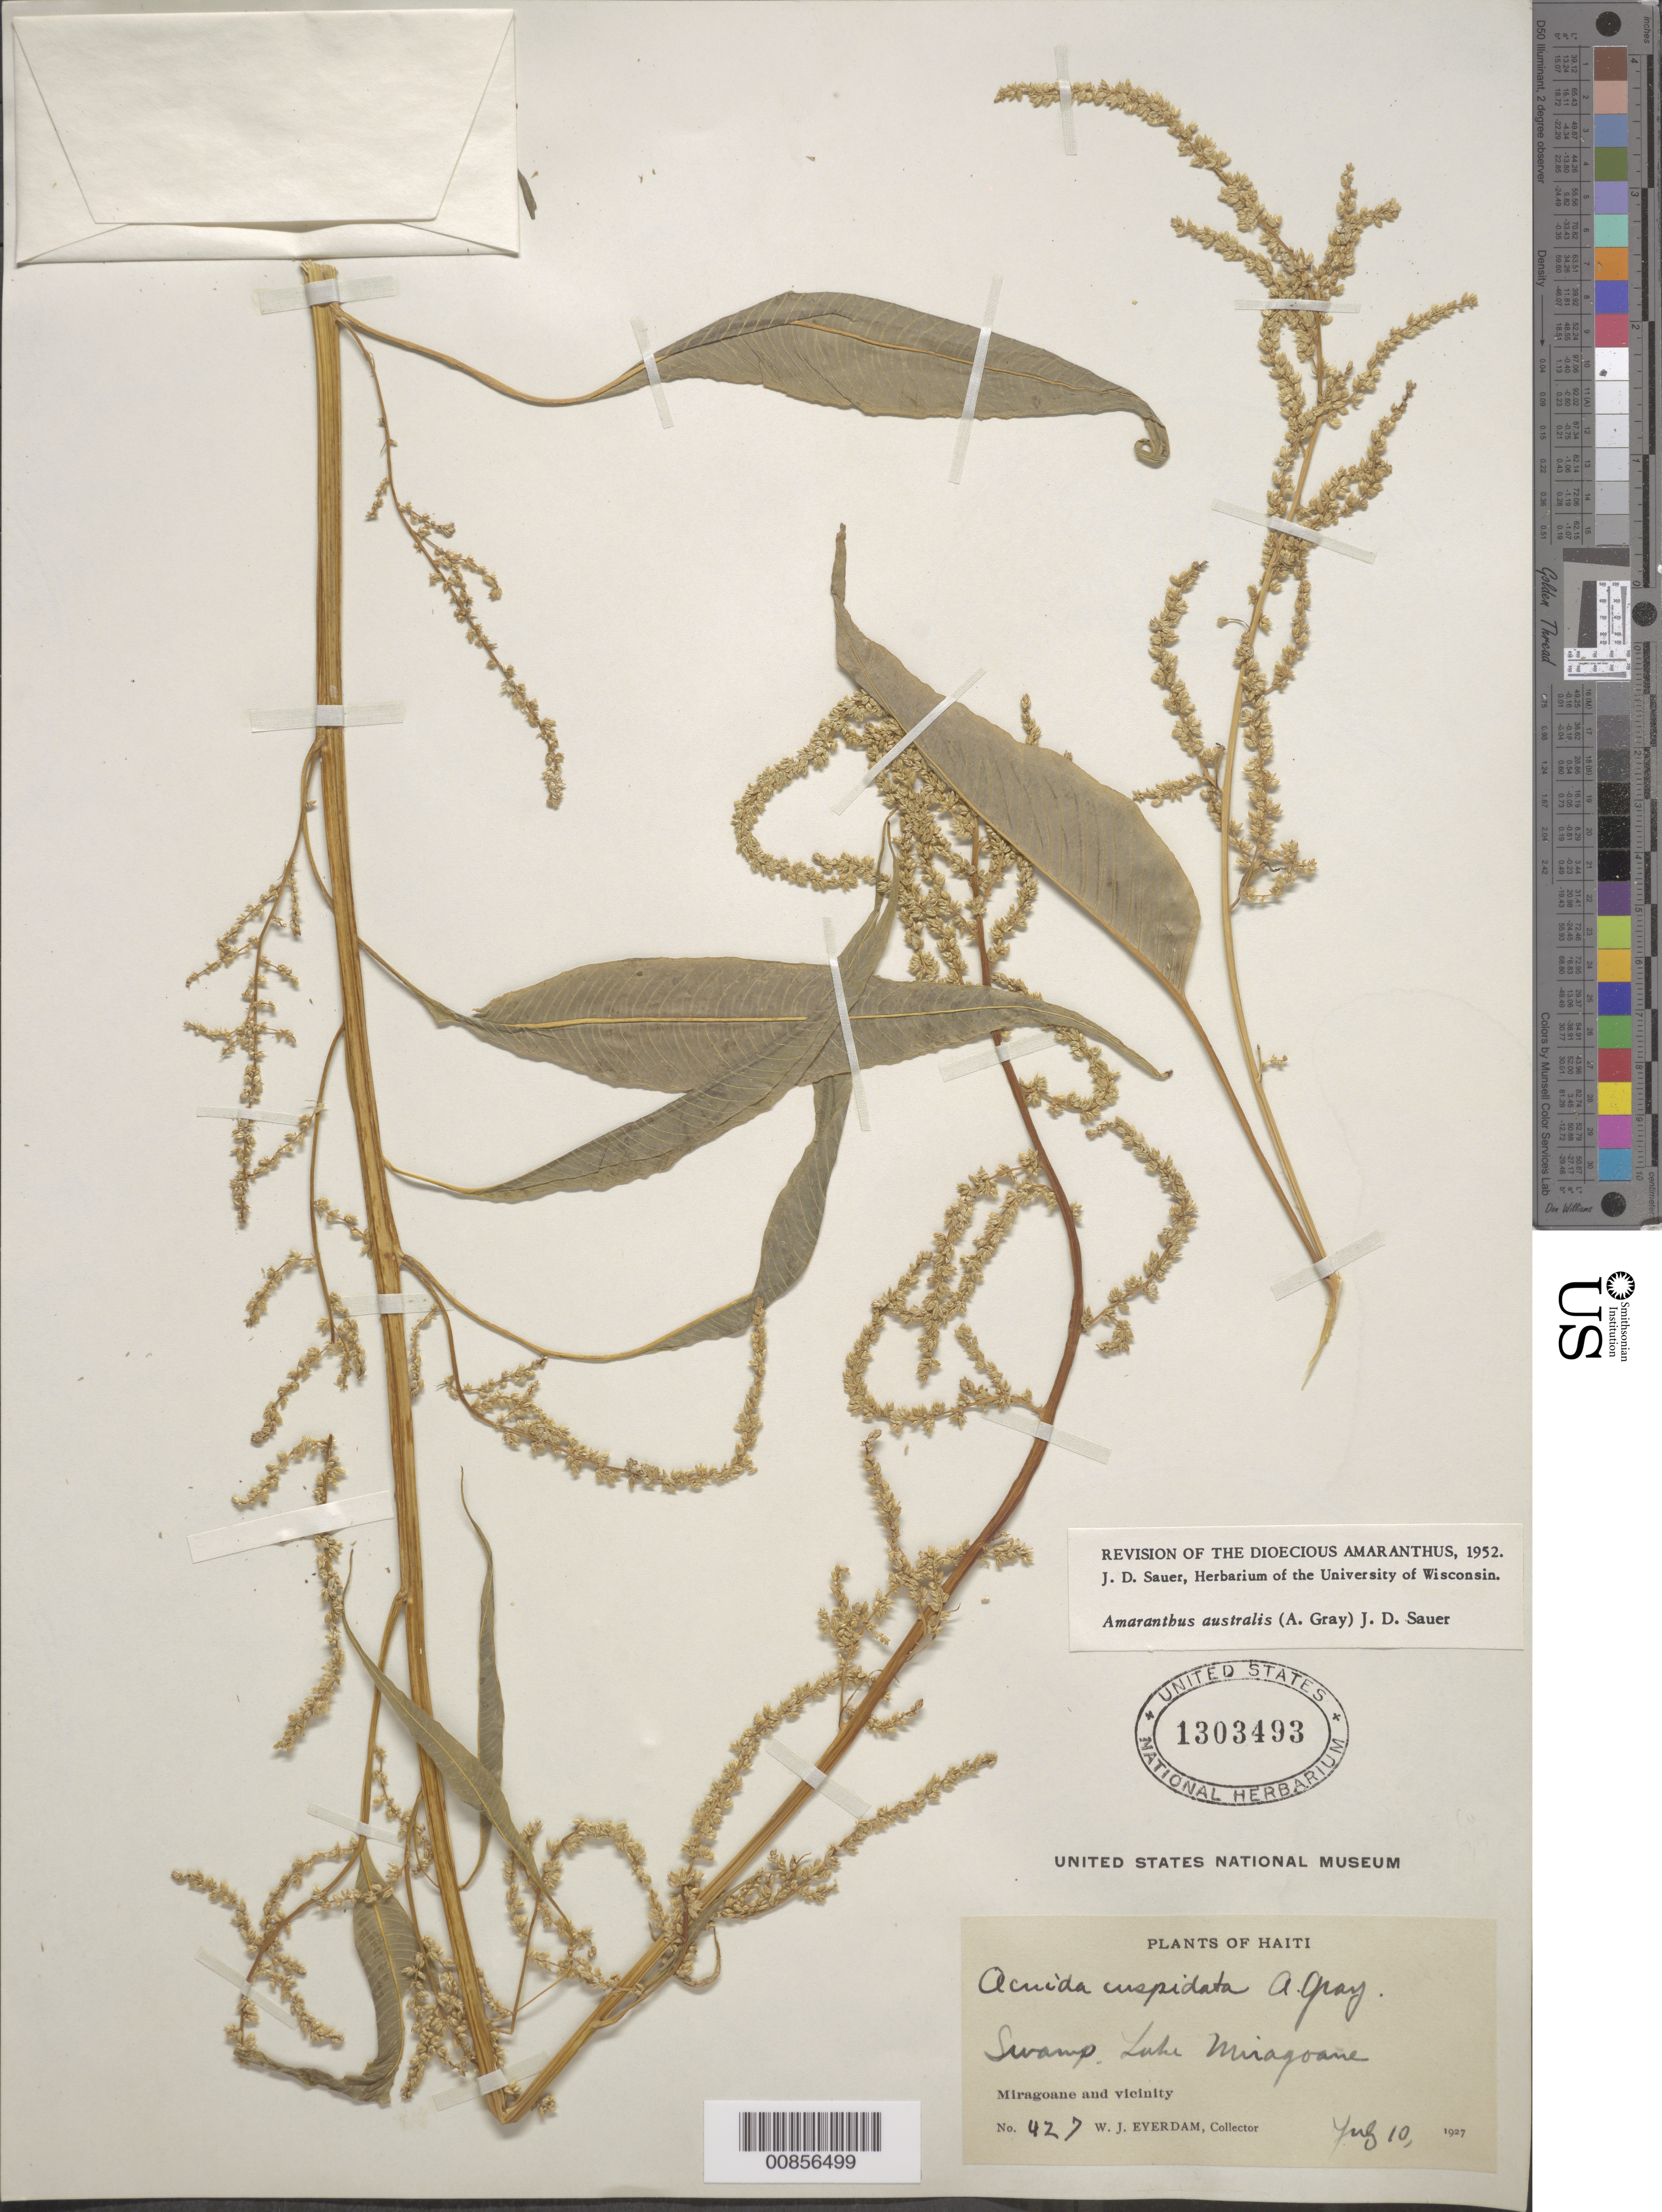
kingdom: Plantae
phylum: Tracheophyta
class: Magnoliopsida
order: Caryophyllales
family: Amaranthaceae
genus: Amaranthus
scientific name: Amaranthus australis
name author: (A. Gray) J.D. Sauer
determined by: Sauer, J. D.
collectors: W. J. Eyerdam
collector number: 427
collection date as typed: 10 Jul 1927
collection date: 1927-07-10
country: Haiti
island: Hispaniola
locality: Miragoane and vicinity. Lake Miragoane.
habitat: Swamp.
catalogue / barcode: US 1303493